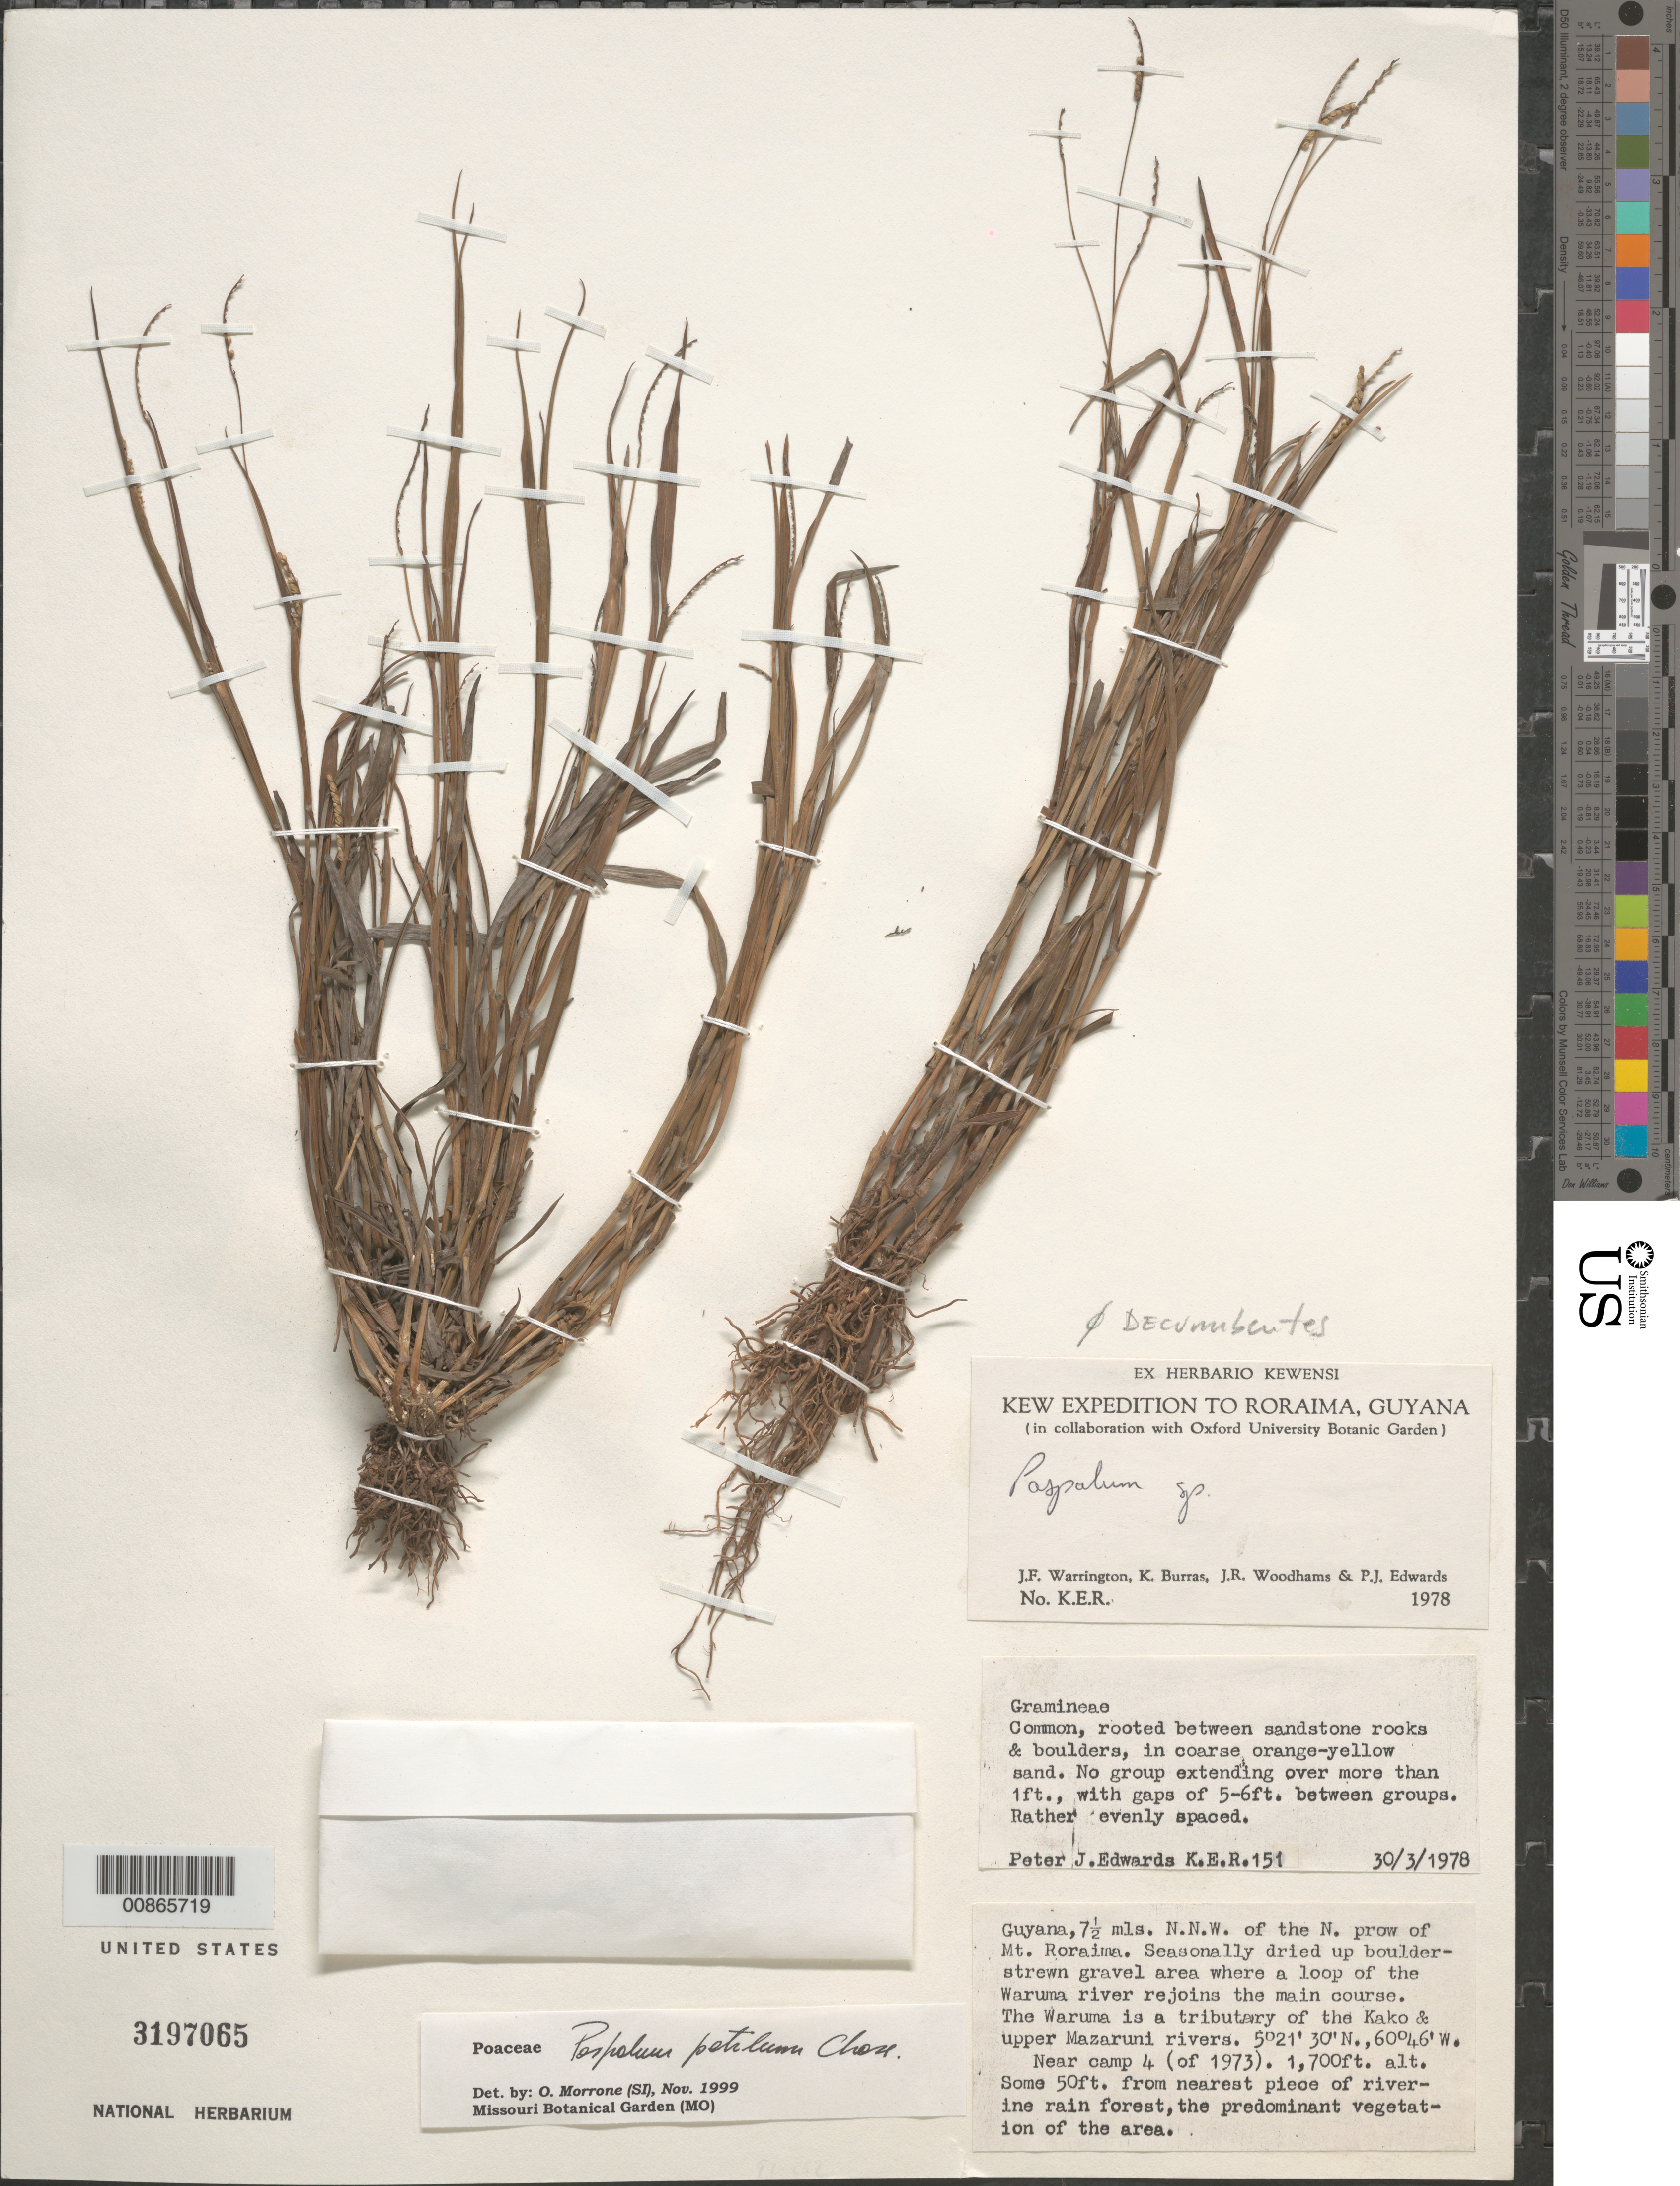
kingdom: Plantae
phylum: Tracheophyta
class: Liliopsida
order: Poales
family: Poaceae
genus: Paspalum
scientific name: Paspalum petilum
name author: Chase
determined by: Morrone, O. N., (SI), Instituto de Botánica Darwinion (Argentina)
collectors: J. Warrington, K. Burras, J. Woodhams & P. Edwards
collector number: KER 151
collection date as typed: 30-Mar-78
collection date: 1978-03-30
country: Guyana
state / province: Cuyuni-Mazaruni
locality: Mt. Roraima, 7.5 miles NNW of N prow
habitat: Seasonally dried up boulder-strewn gravel area where a loop of the Waruma river rejoins the main course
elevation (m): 518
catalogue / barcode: US 3197065